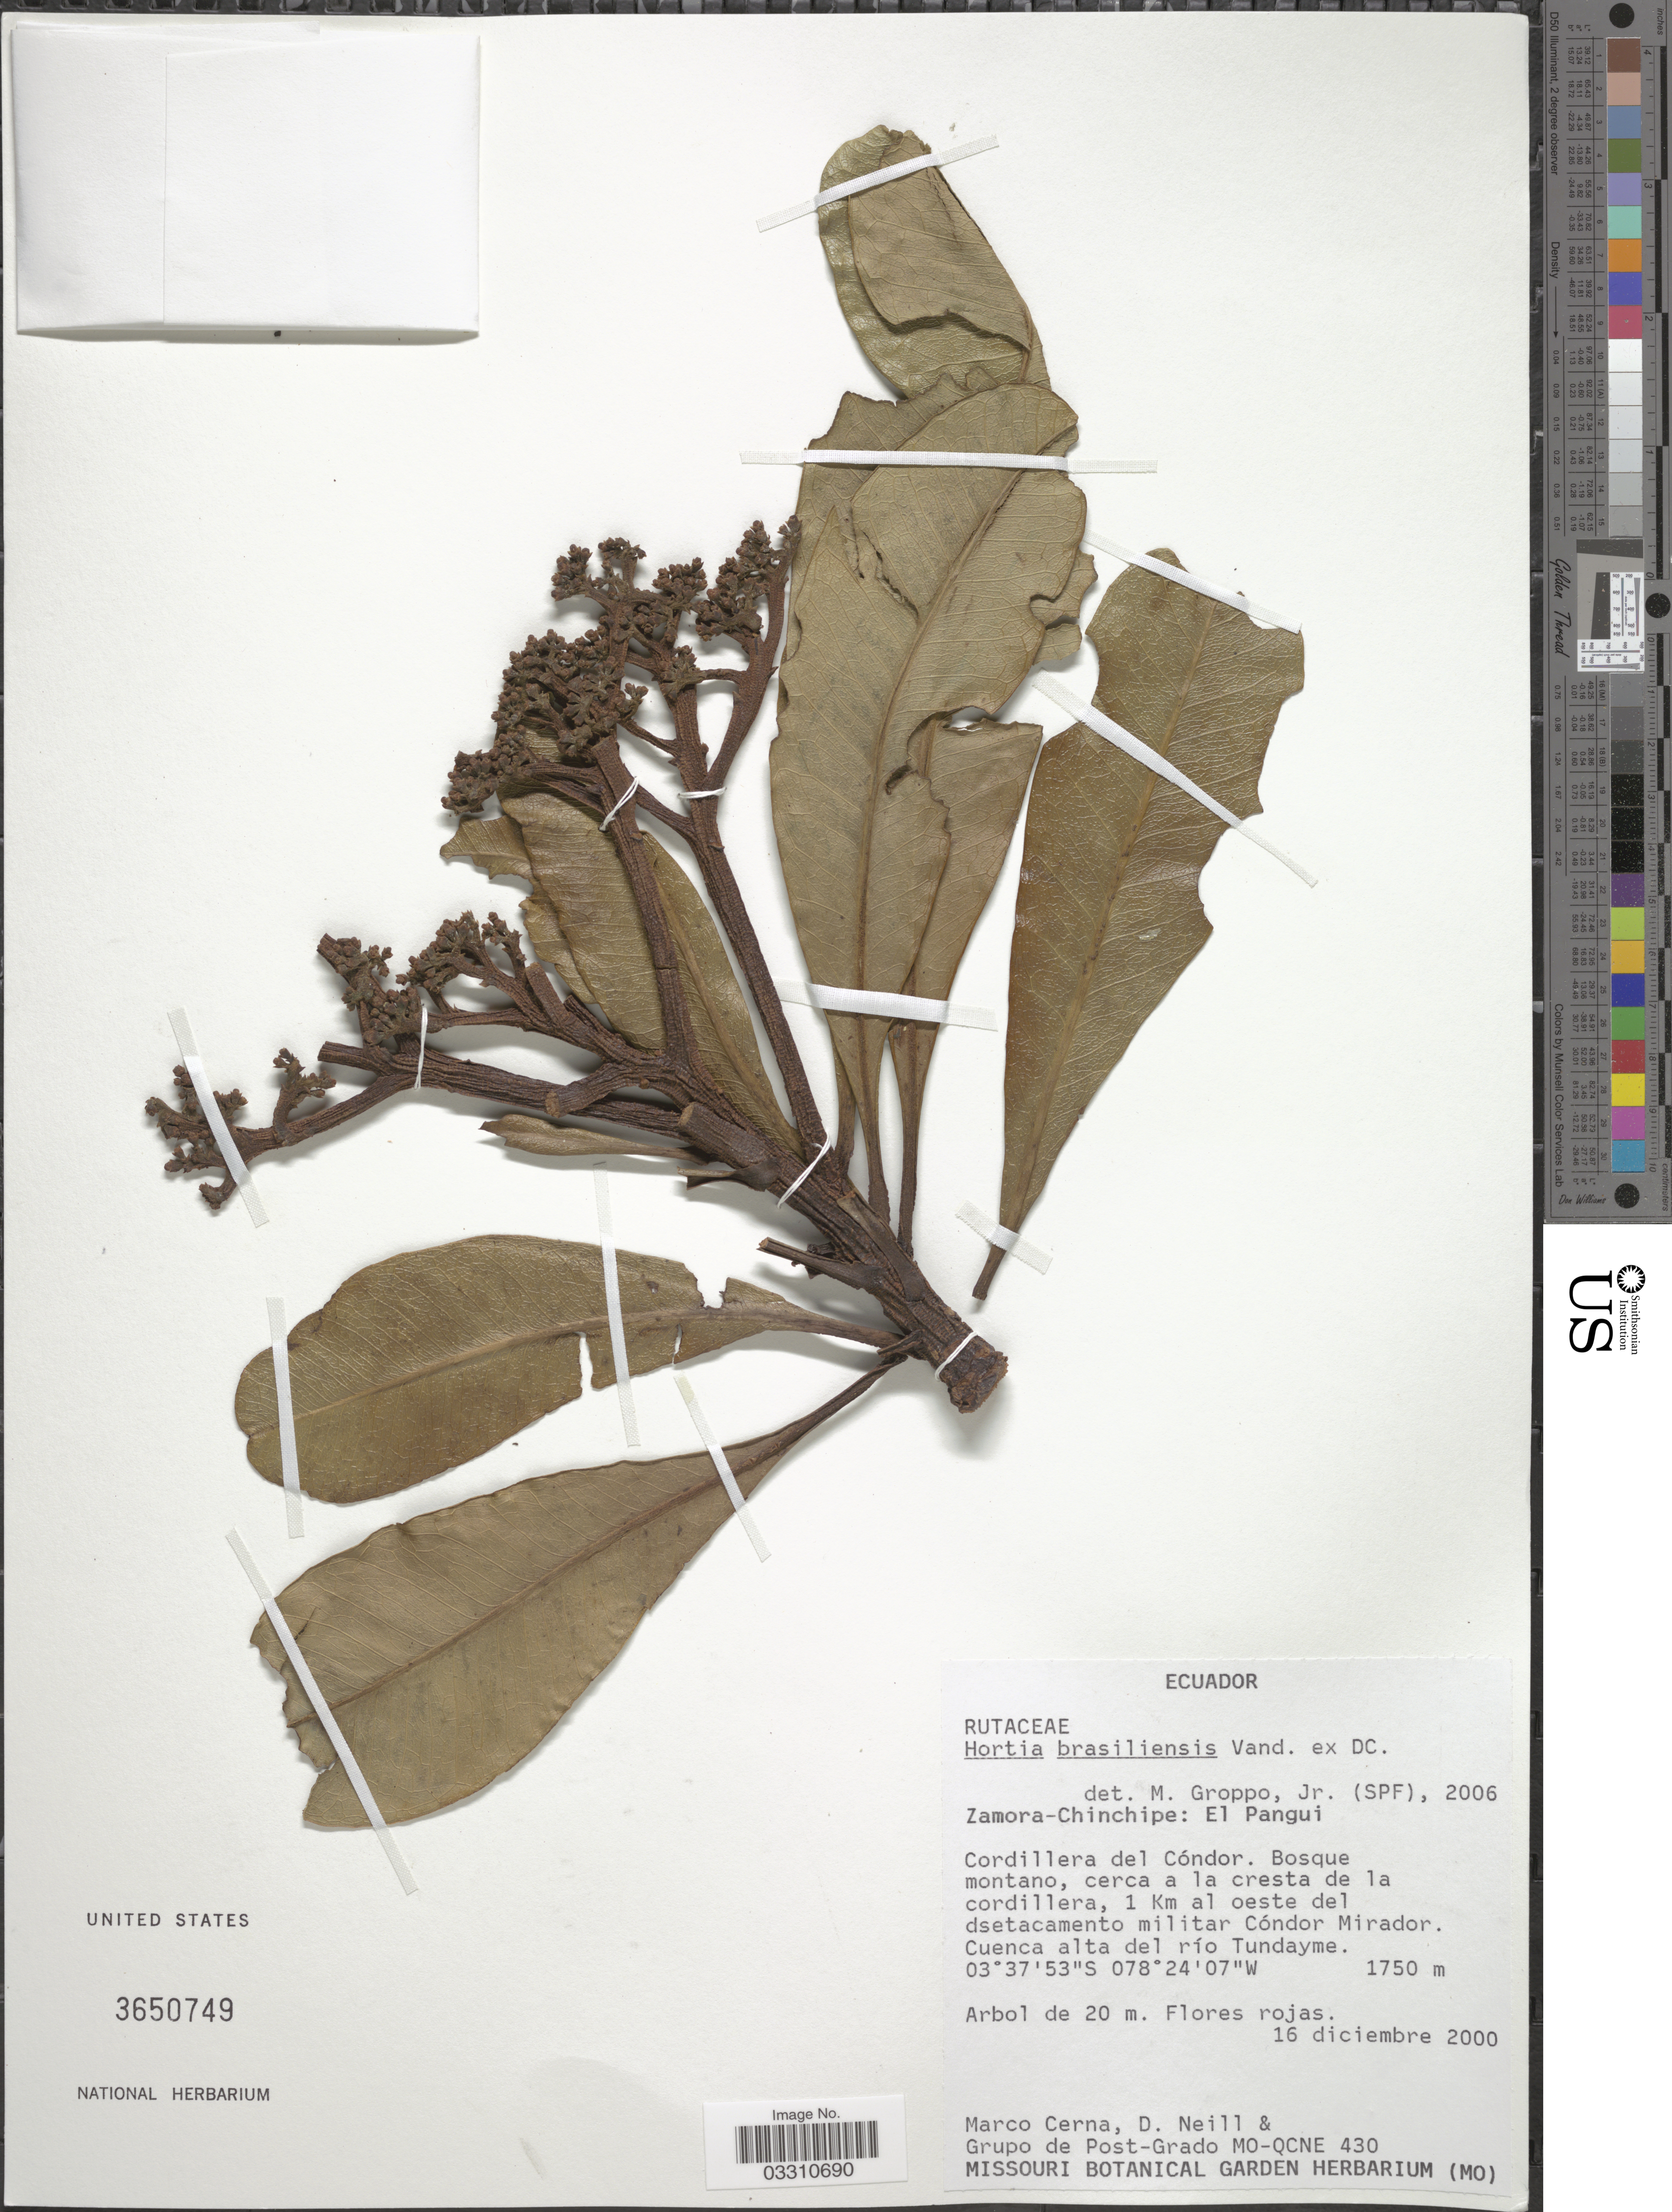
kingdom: Plantae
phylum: Tracheophyta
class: Magnoliopsida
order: Sapindales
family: Rutaceae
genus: Hortia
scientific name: Hortia brasiliana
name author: Vand. ex DC.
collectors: M. Cerna, D. Neill & Grupo Post-Grado MO-QCNE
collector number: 430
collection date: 2000-12-16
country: Ecuador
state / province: Zamora-Chinchipe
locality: El Pangui. Cordillera del Cóndor. Bosque montano, cerca a la cresta de la cordillera, 1 Km al oeste del dsetacamento militar Cóndor Mirador. Cuenca alta del río Tundayme.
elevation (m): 1750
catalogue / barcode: US 3650749